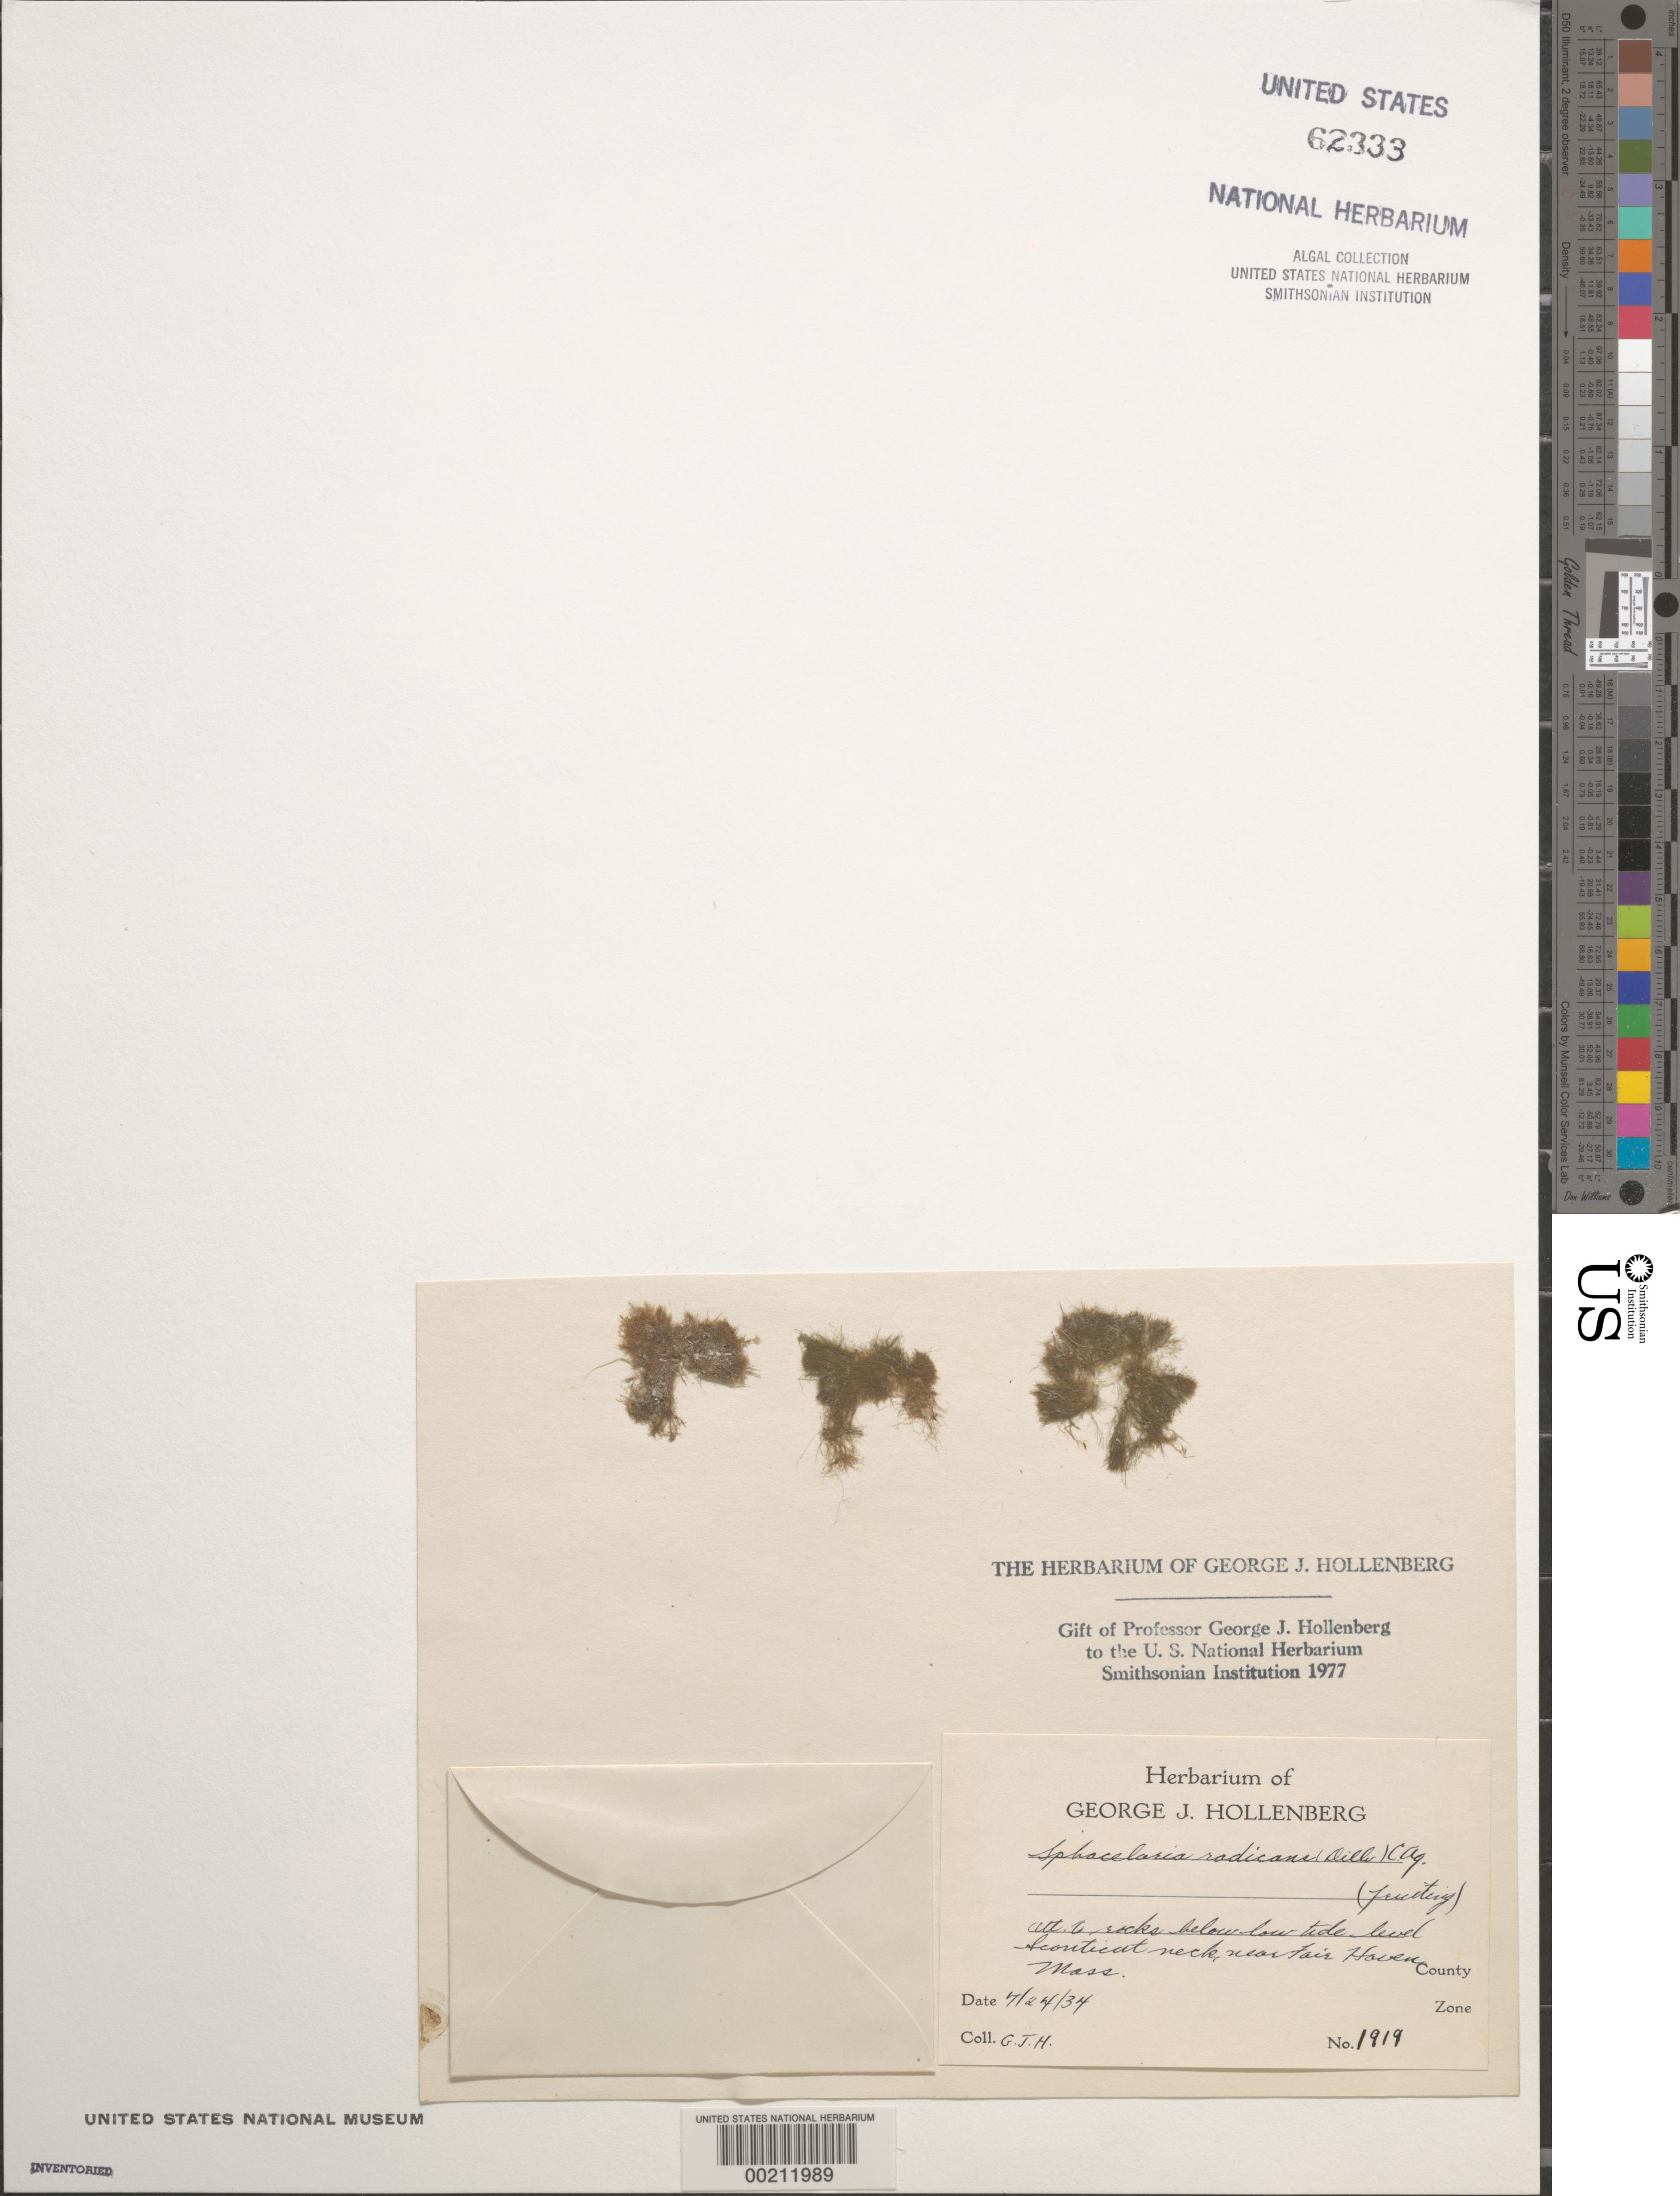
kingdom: Chromista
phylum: Ochrophyta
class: Phaeophyceae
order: Sphacelariales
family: Stypocaulaceae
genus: Protohalopteris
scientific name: Protohalopteris radicans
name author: (Dillwyn) Draisma et al.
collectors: G. Hollenberg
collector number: GJH 1919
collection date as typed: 24 Jul 1934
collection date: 1934-07-24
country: United States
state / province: Massachusetts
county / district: Bristol County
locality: Sconticut Neck, near Fairhaven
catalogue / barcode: US 62333